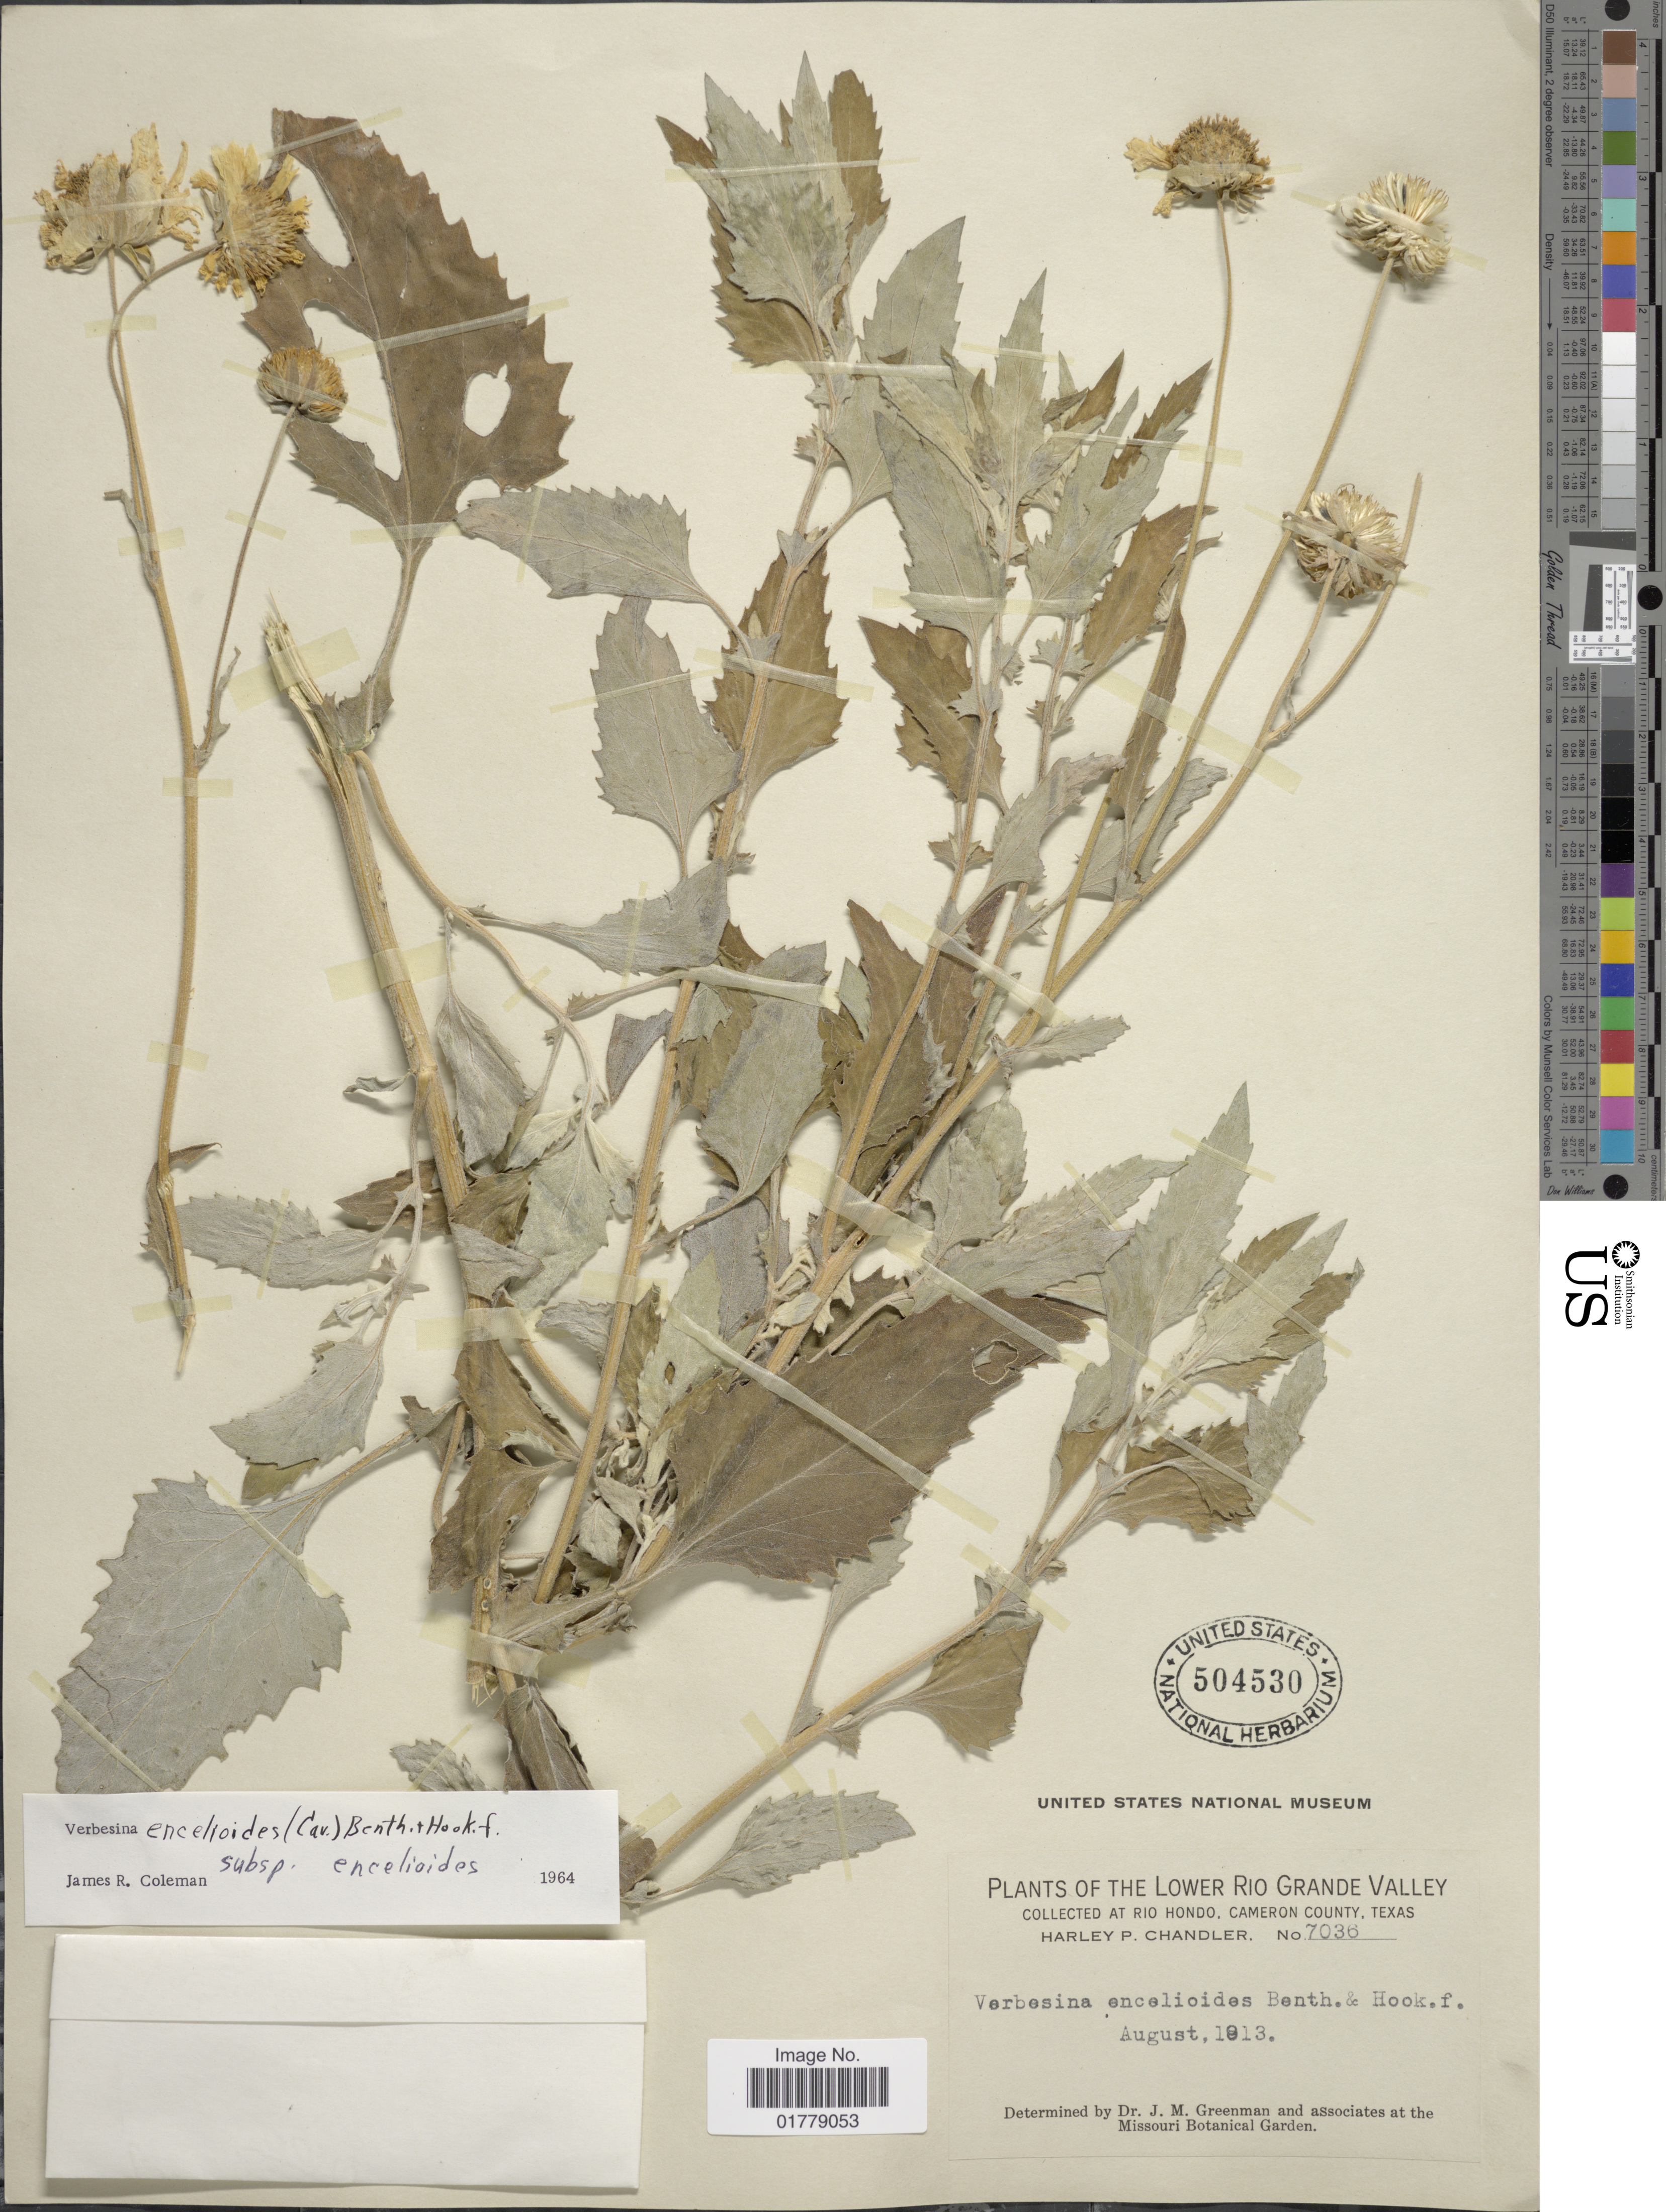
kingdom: Plantae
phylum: Tracheophyta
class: Magnoliopsida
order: Asterales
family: Asteraceae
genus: Verbesina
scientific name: Verbesina encelioides subsp. encelioides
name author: (Cav.) Benth. & Hook.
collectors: H. Chandler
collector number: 7036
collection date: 1913-08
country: United States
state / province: Texas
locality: Lower Rio Grande Valley. At Rio Hondo, Cameron County, Texas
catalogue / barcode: US 504530